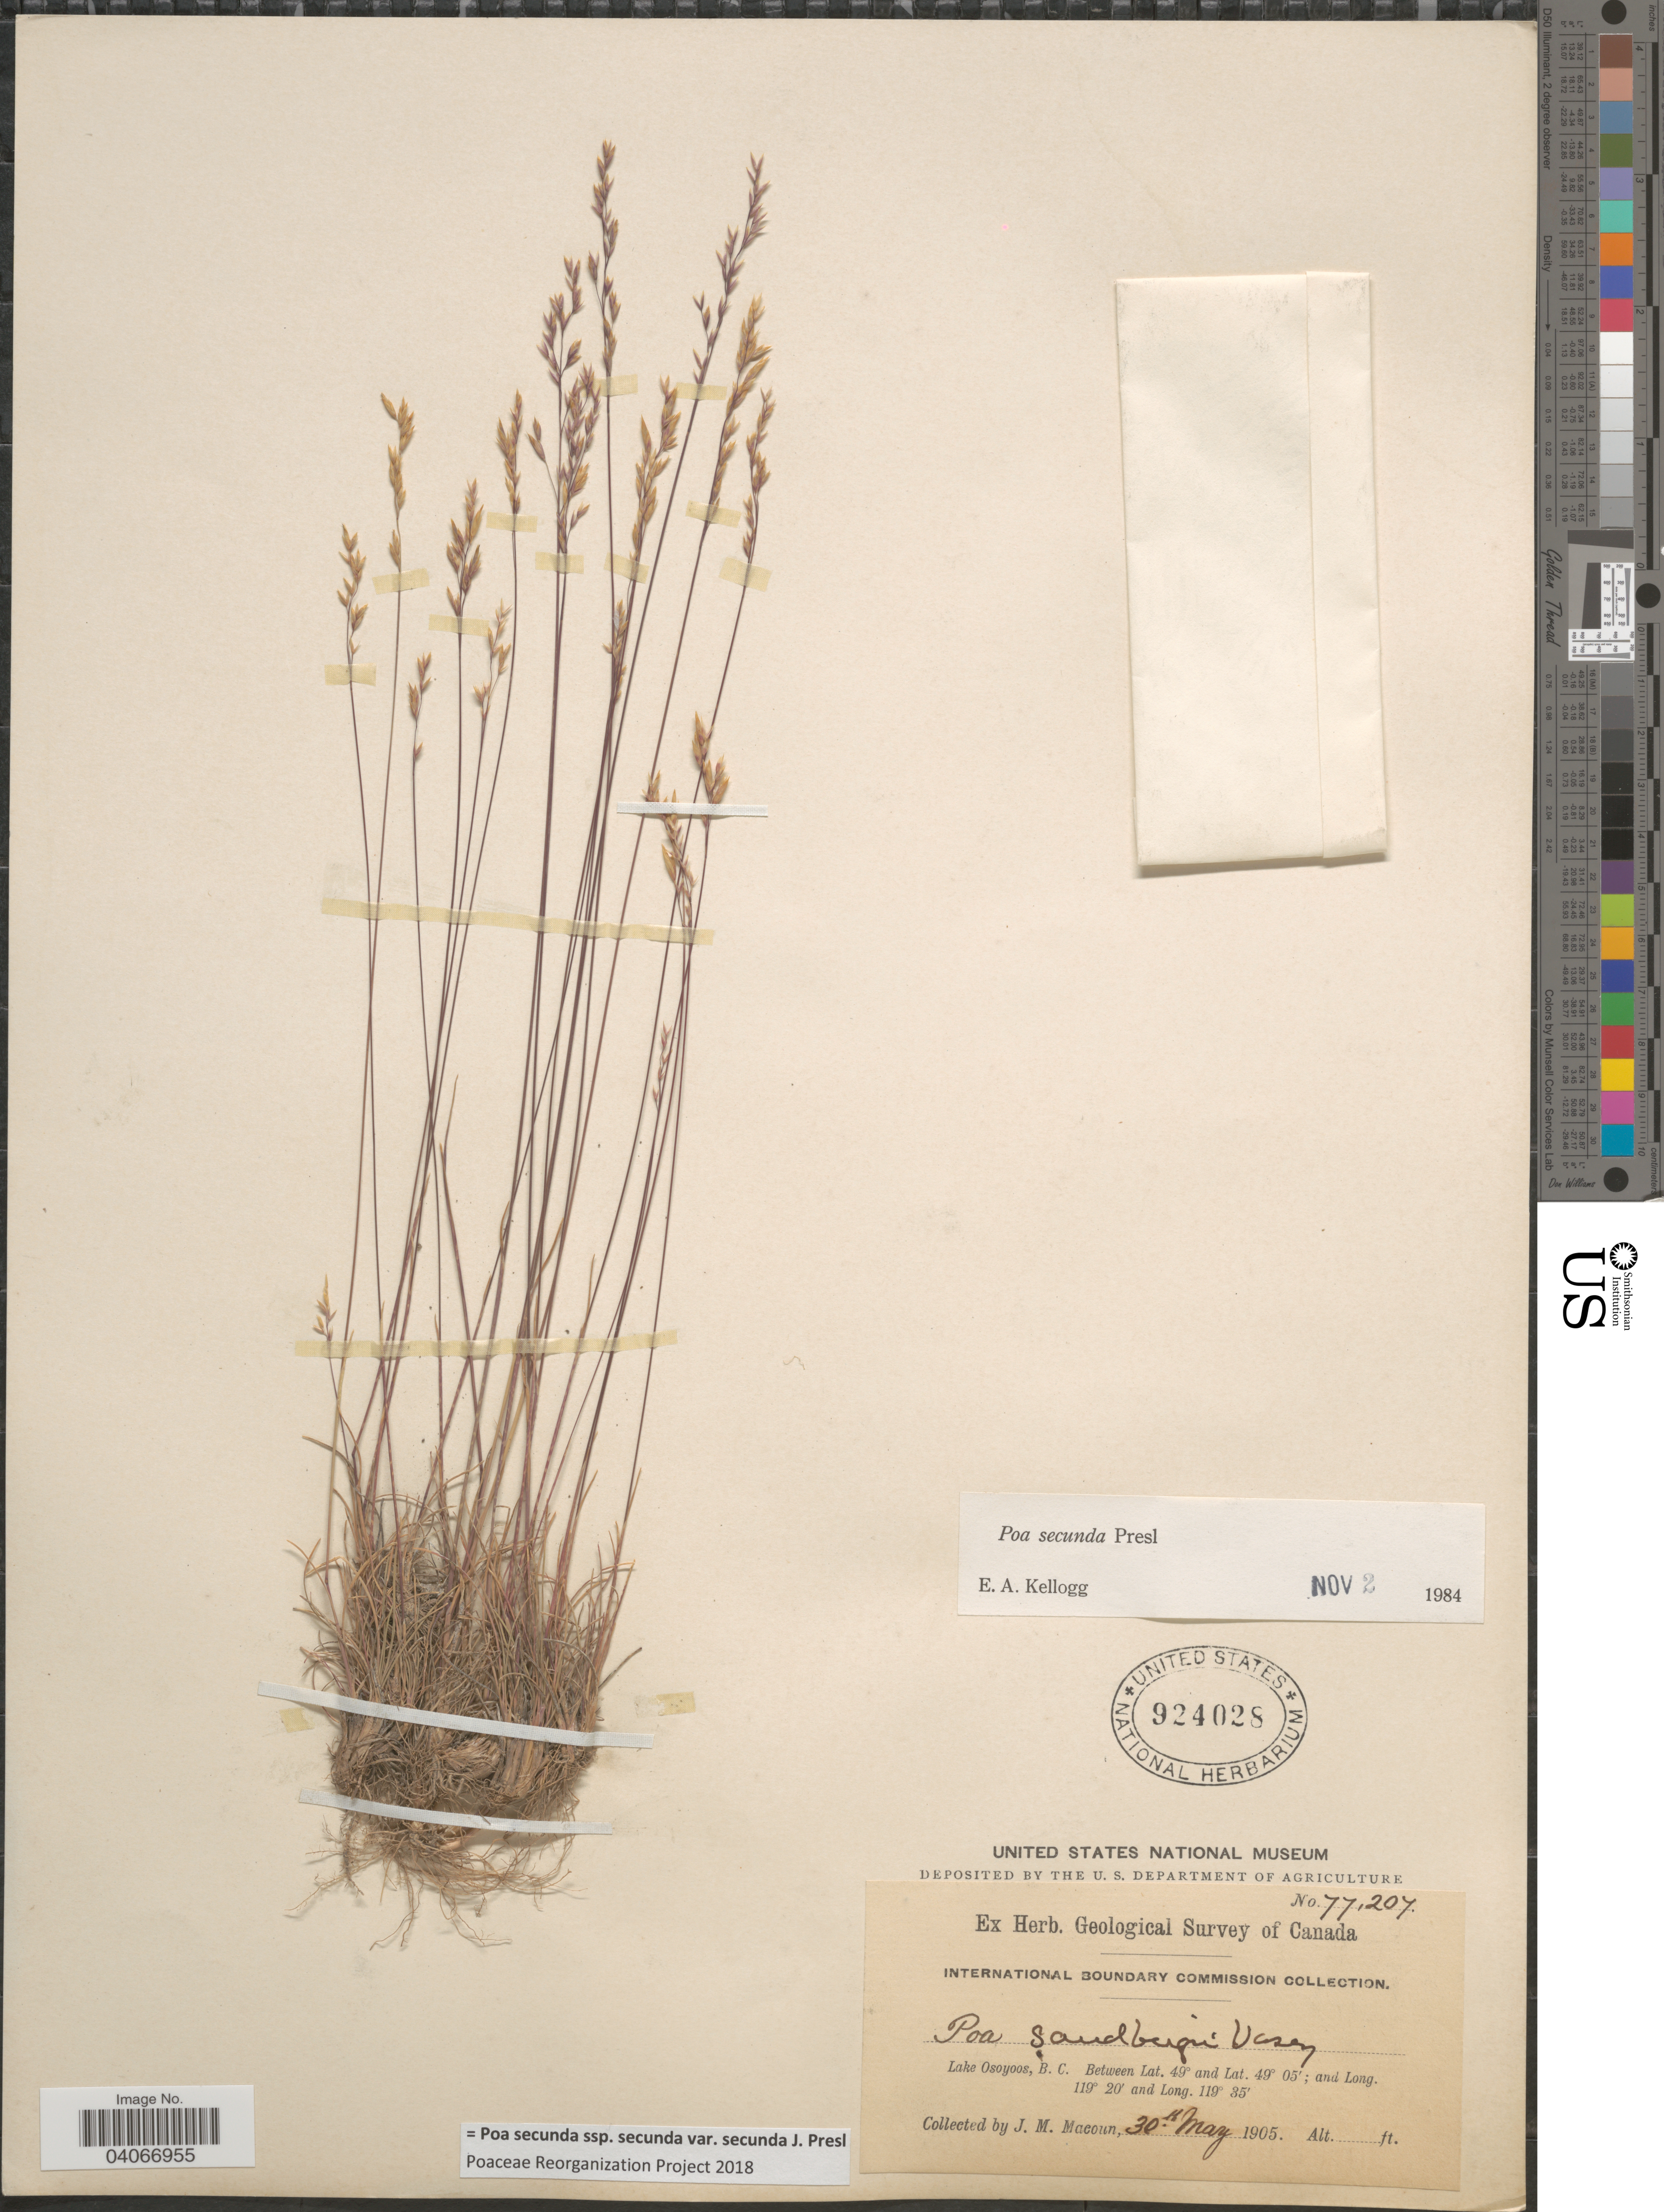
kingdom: Plantae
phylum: Tracheophyta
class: Liliopsida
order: Poales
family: Poaceae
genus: Poa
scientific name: Poa secunda subsp. secunda var. secunda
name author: J. Presl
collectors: J. M. Macoun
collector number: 77207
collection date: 1905-05-30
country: Canada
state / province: British Columbia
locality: Lake Osoyoos. Herb. Geological Survey of Canada.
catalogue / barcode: US 924028